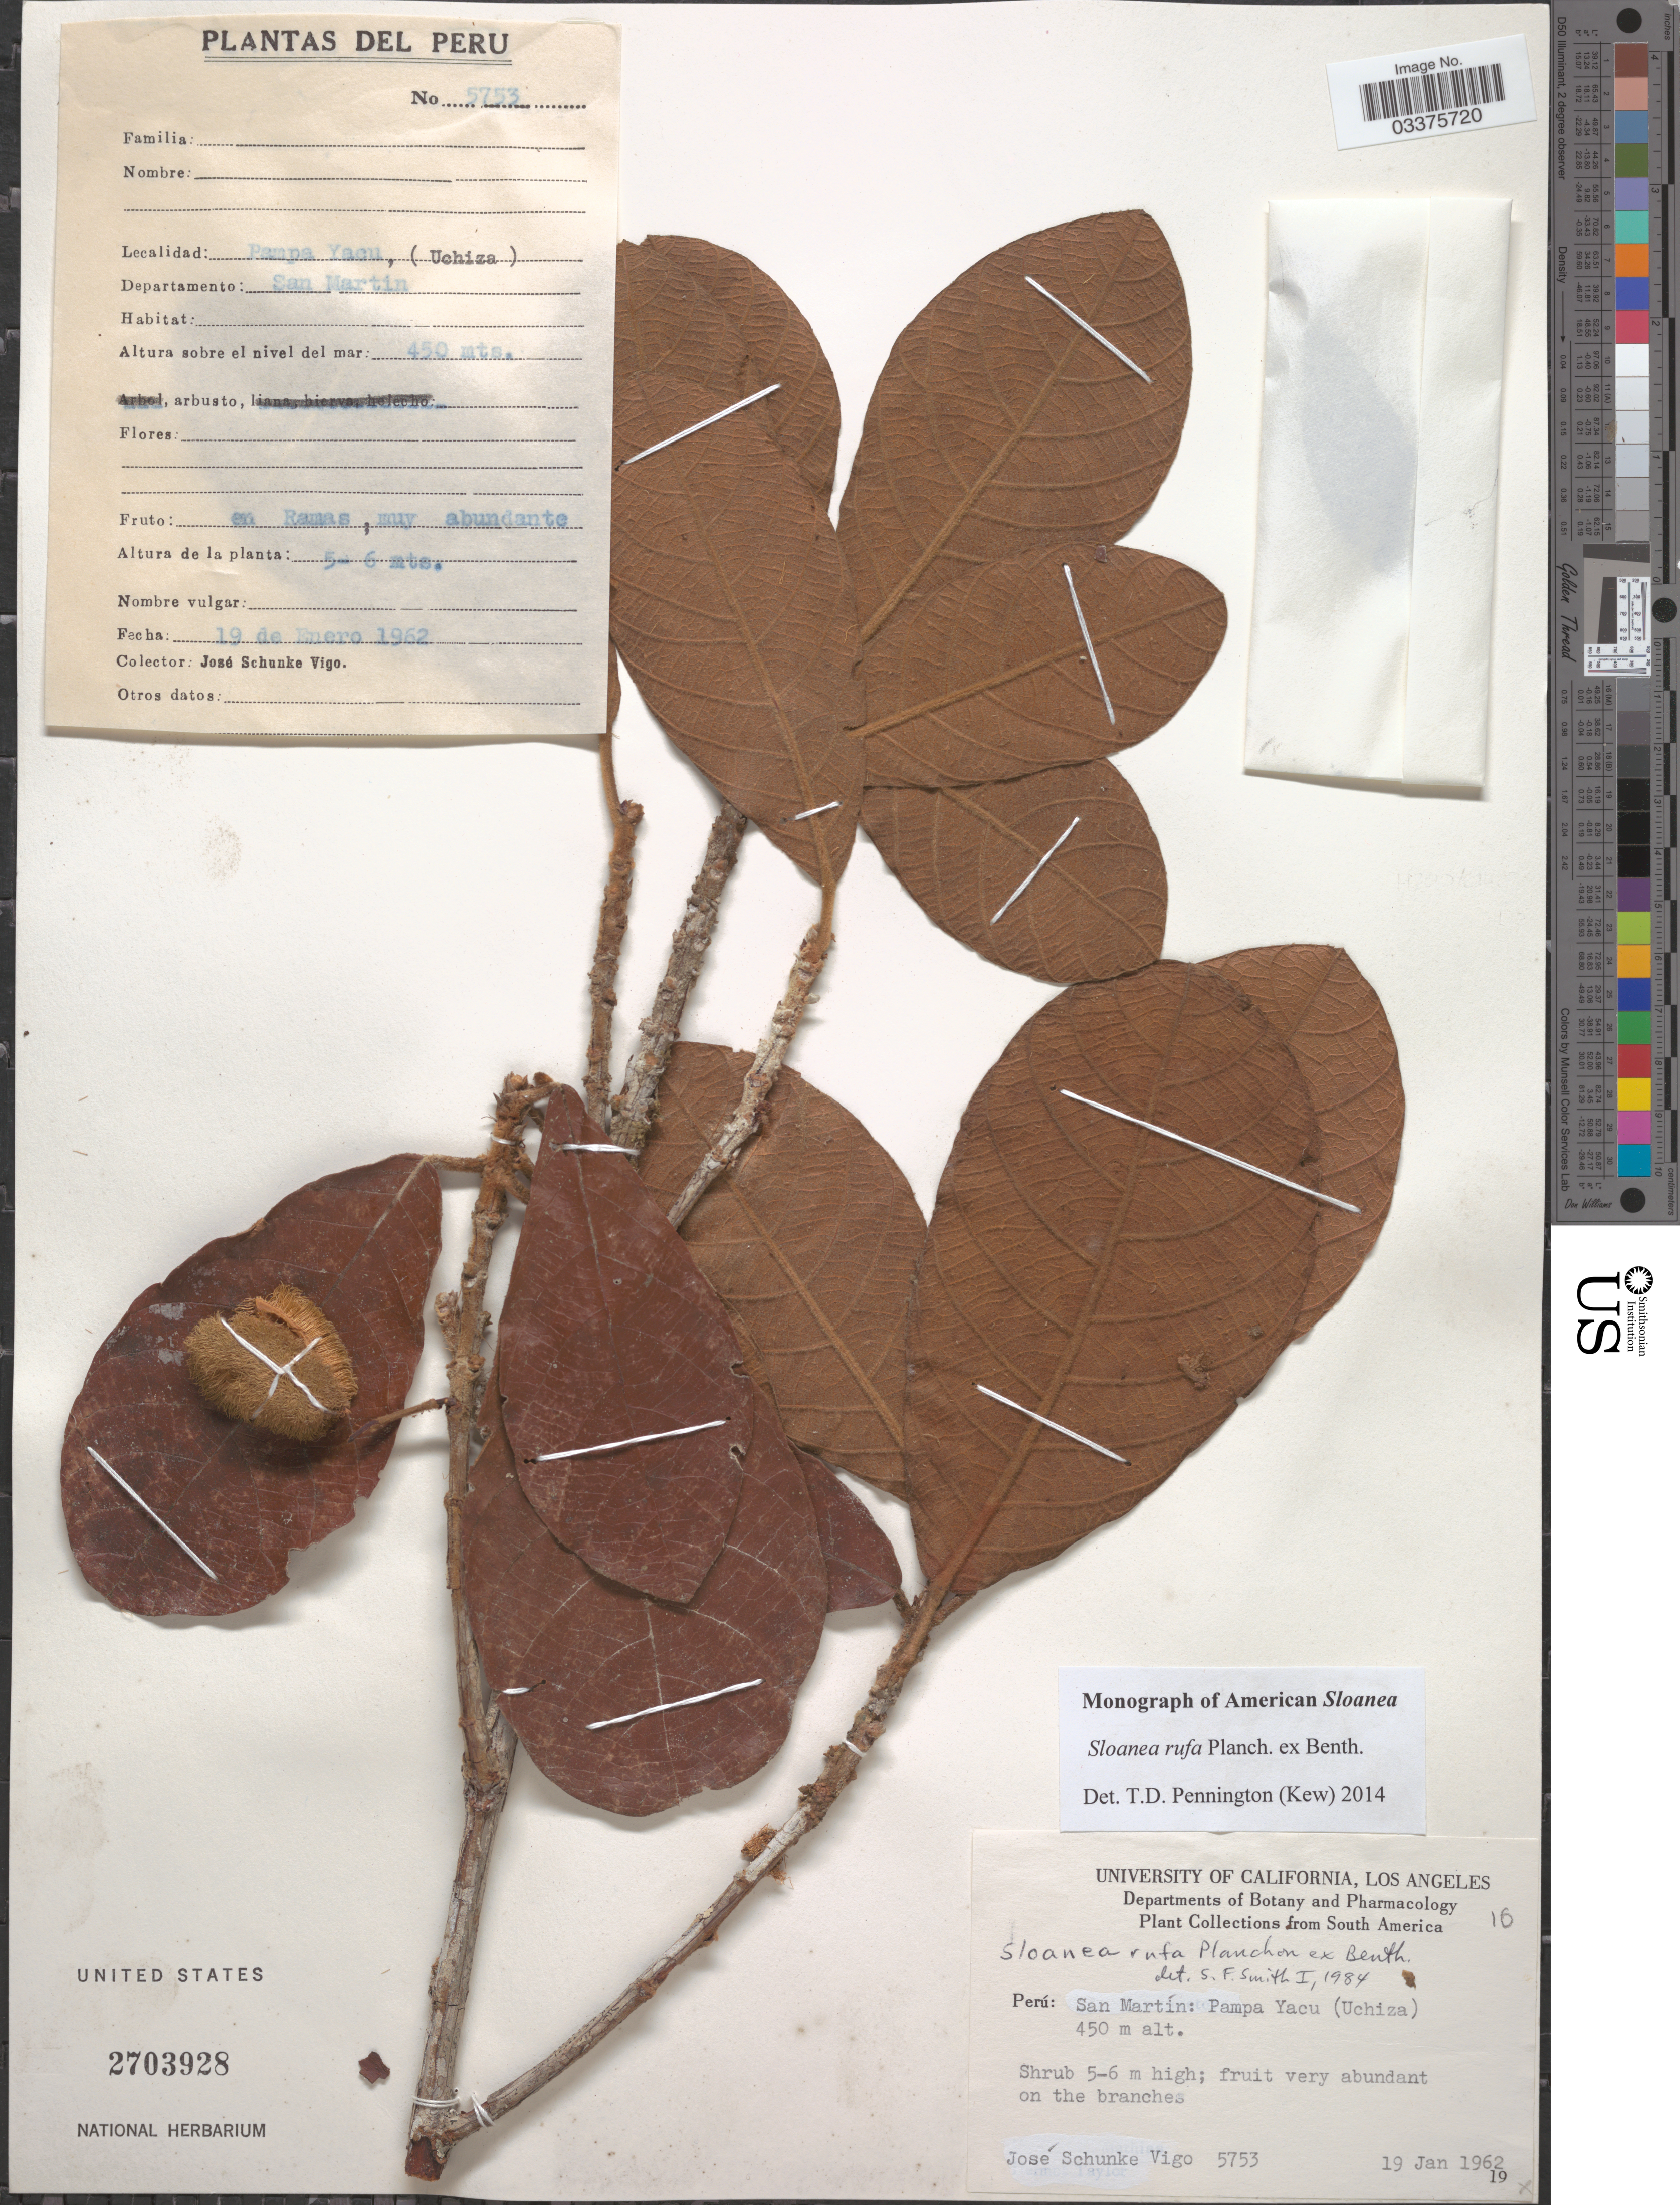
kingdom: Plantae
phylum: Tracheophyta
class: Magnoliopsida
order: Oxalidales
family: Elaeocarpaceae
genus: Sloanea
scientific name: Sloanea rufa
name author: Planch. ex Benth.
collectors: J. Schunke Vigo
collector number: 5753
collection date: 1962-01-19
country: Peru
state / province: San Martín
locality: Pampa Yacu (Uchiza).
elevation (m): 450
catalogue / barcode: US 2703928